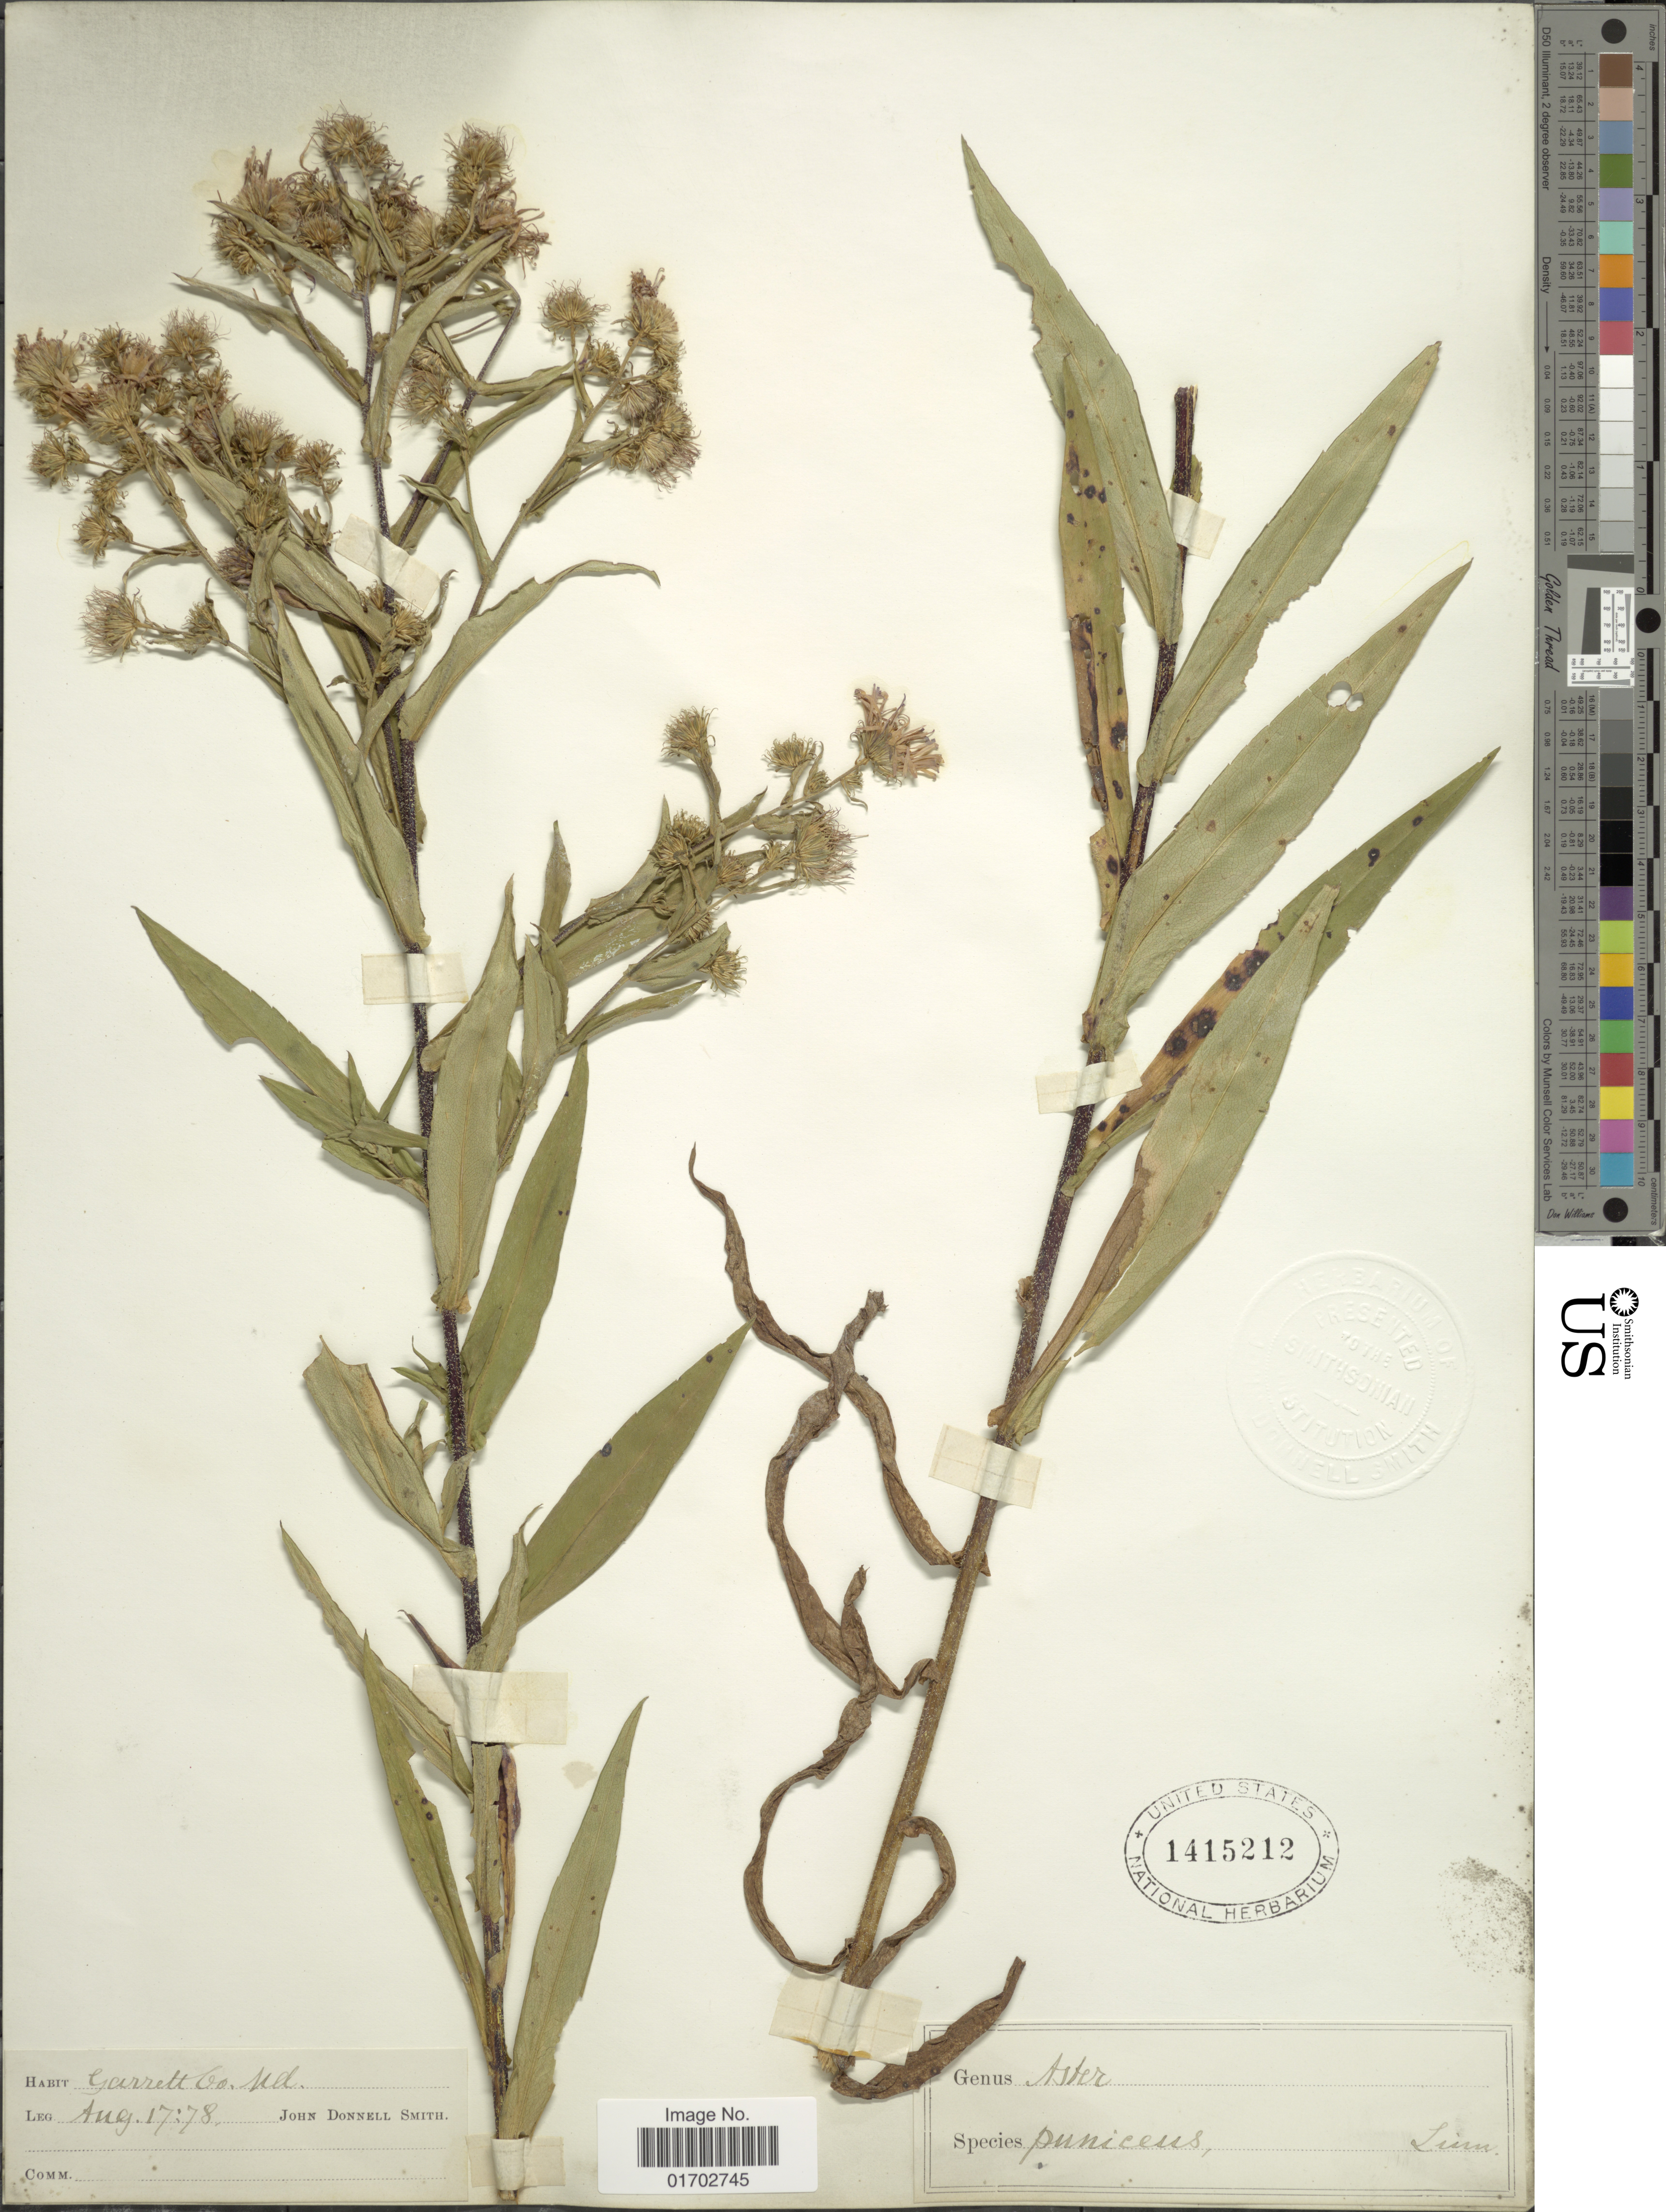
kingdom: Plantae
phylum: Tracheophyta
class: Magnoliopsida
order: Asterales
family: Asteraceae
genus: Symphyotrichum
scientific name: Symphyotrichum puniceum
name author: (L.) Á. Löve & D. Löve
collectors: J. Donnell Smith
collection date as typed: Transcribed d/m/y: 7/8/78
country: United States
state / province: Maryland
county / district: Garrett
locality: Garrett Co.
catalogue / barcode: US 1415212